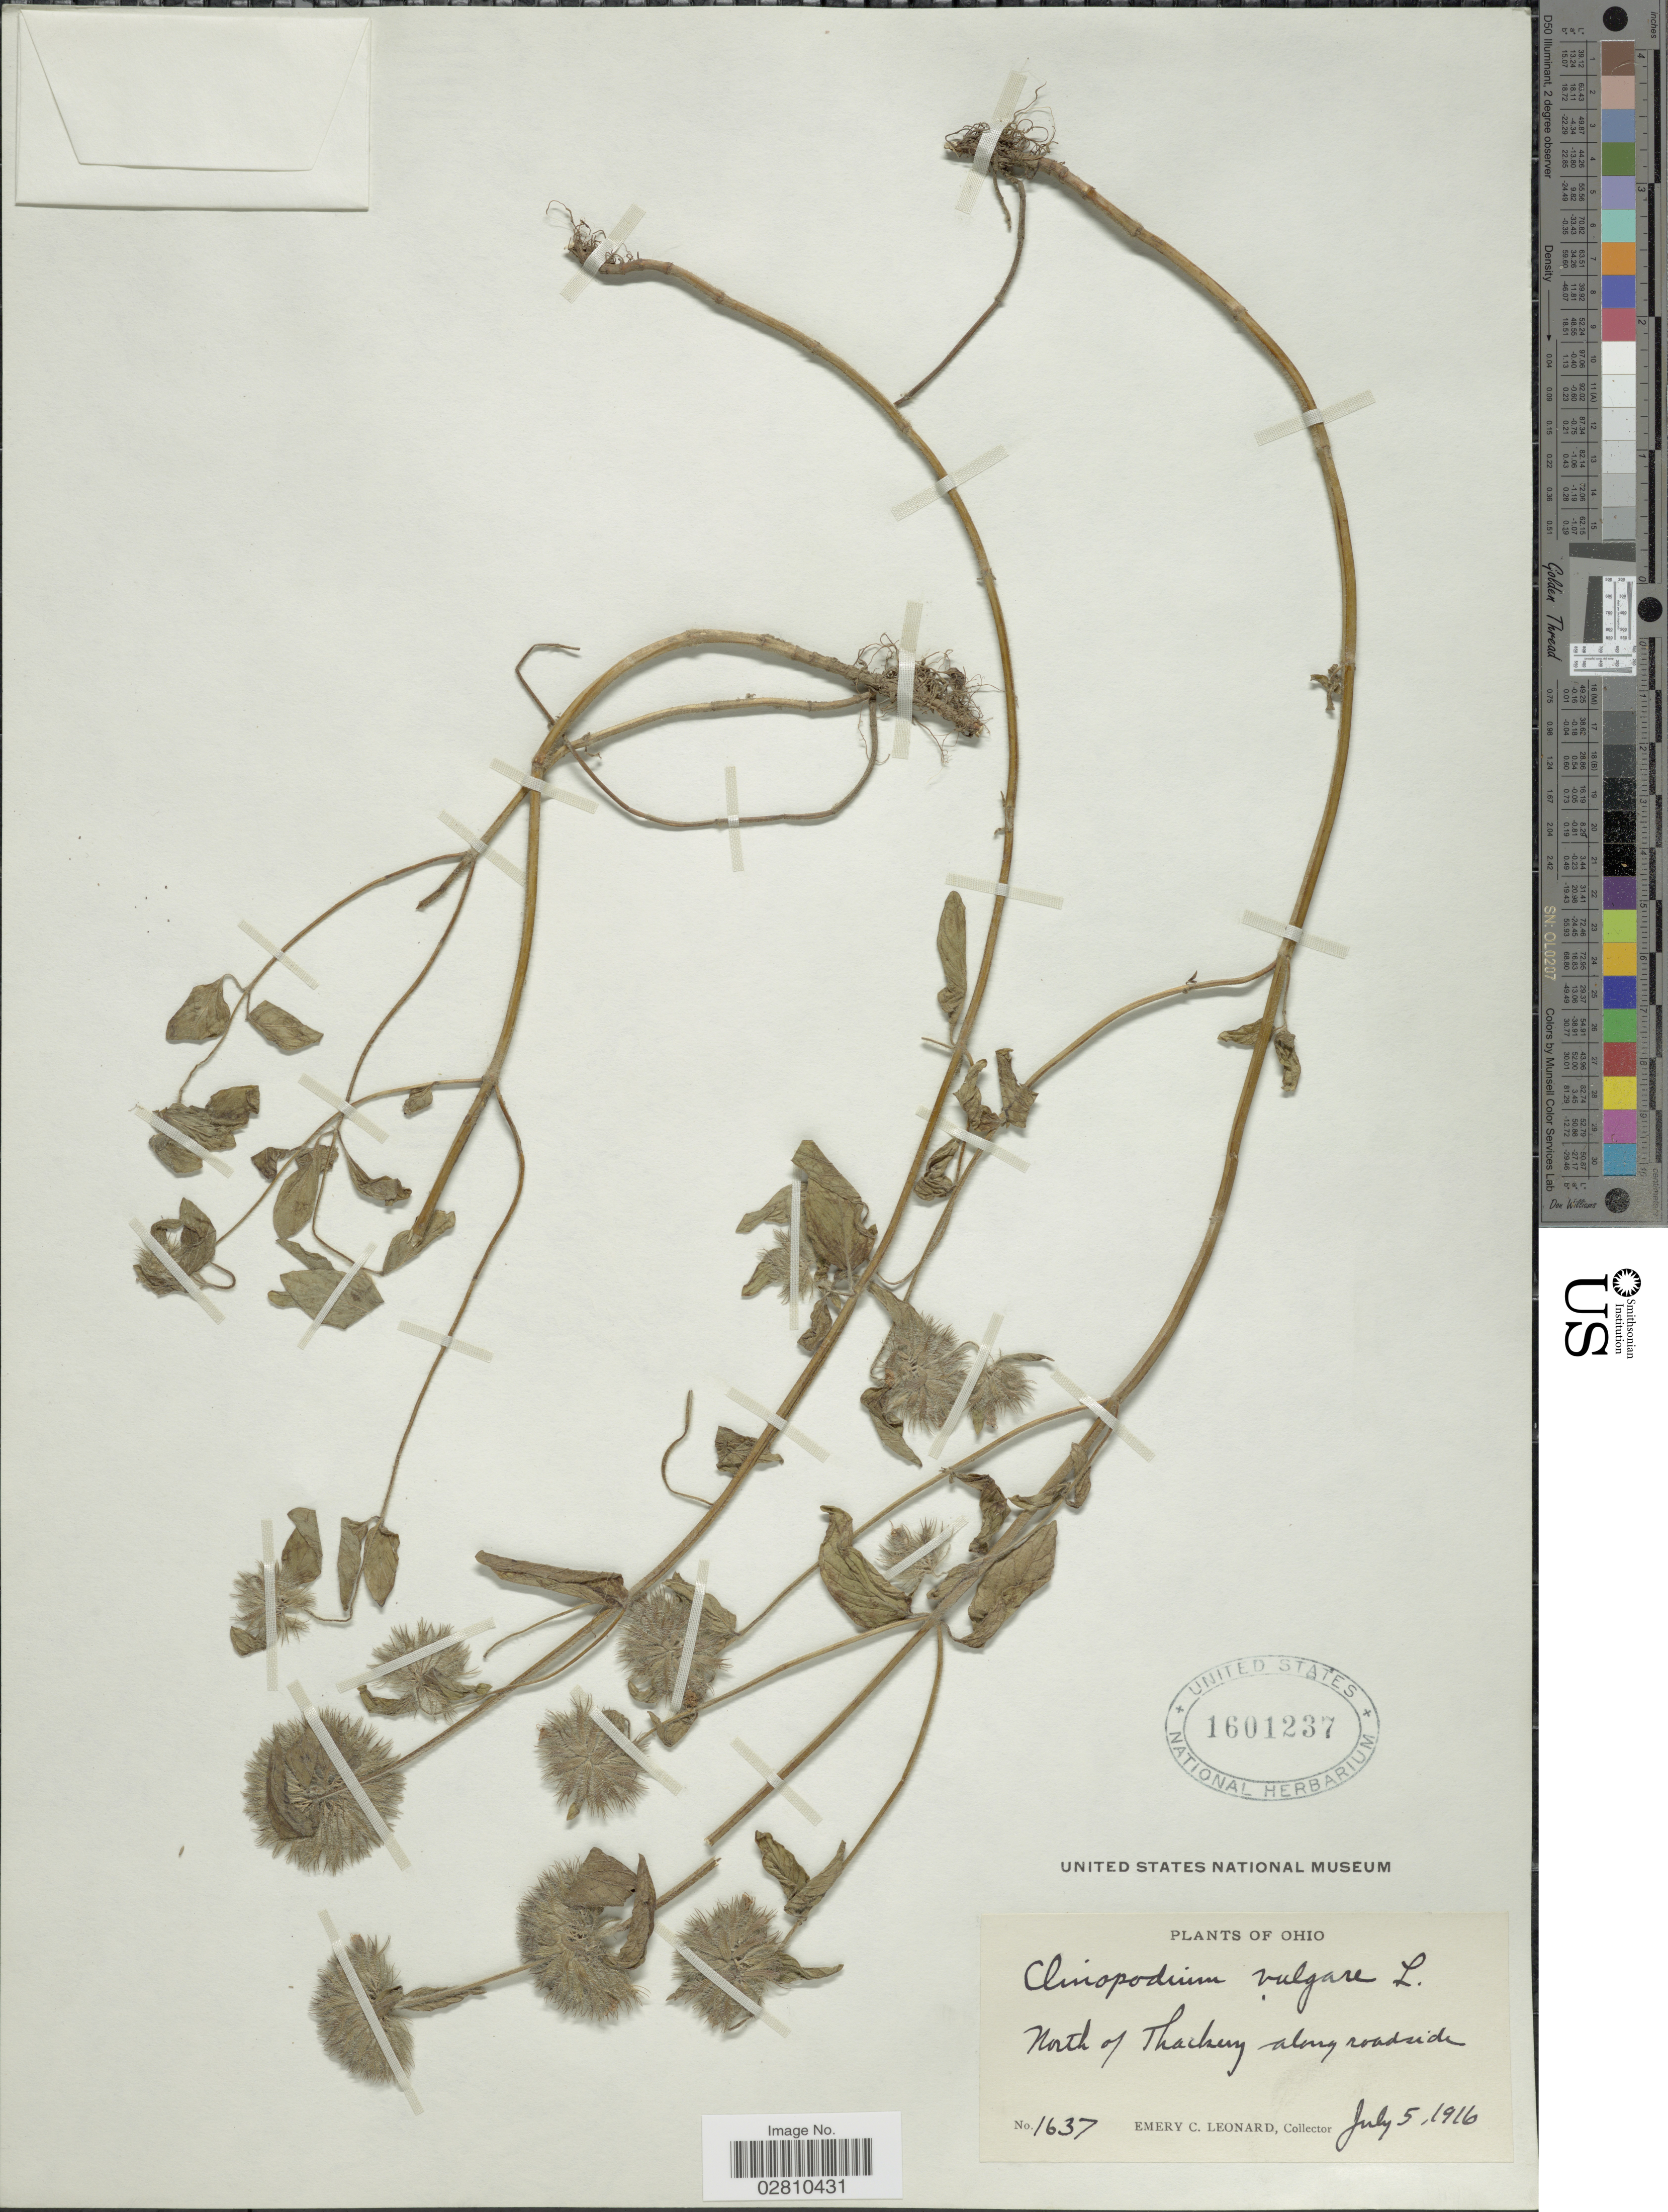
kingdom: Plantae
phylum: Tracheophyta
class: Magnoliopsida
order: Lamiales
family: Lamiaceae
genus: Clinopodium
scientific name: Clinopodium vulgare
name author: L.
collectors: E. C. Leonard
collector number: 1637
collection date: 1916-07-05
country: United States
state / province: Ohio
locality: North of Thackery along roadside.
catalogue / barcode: US 1601237